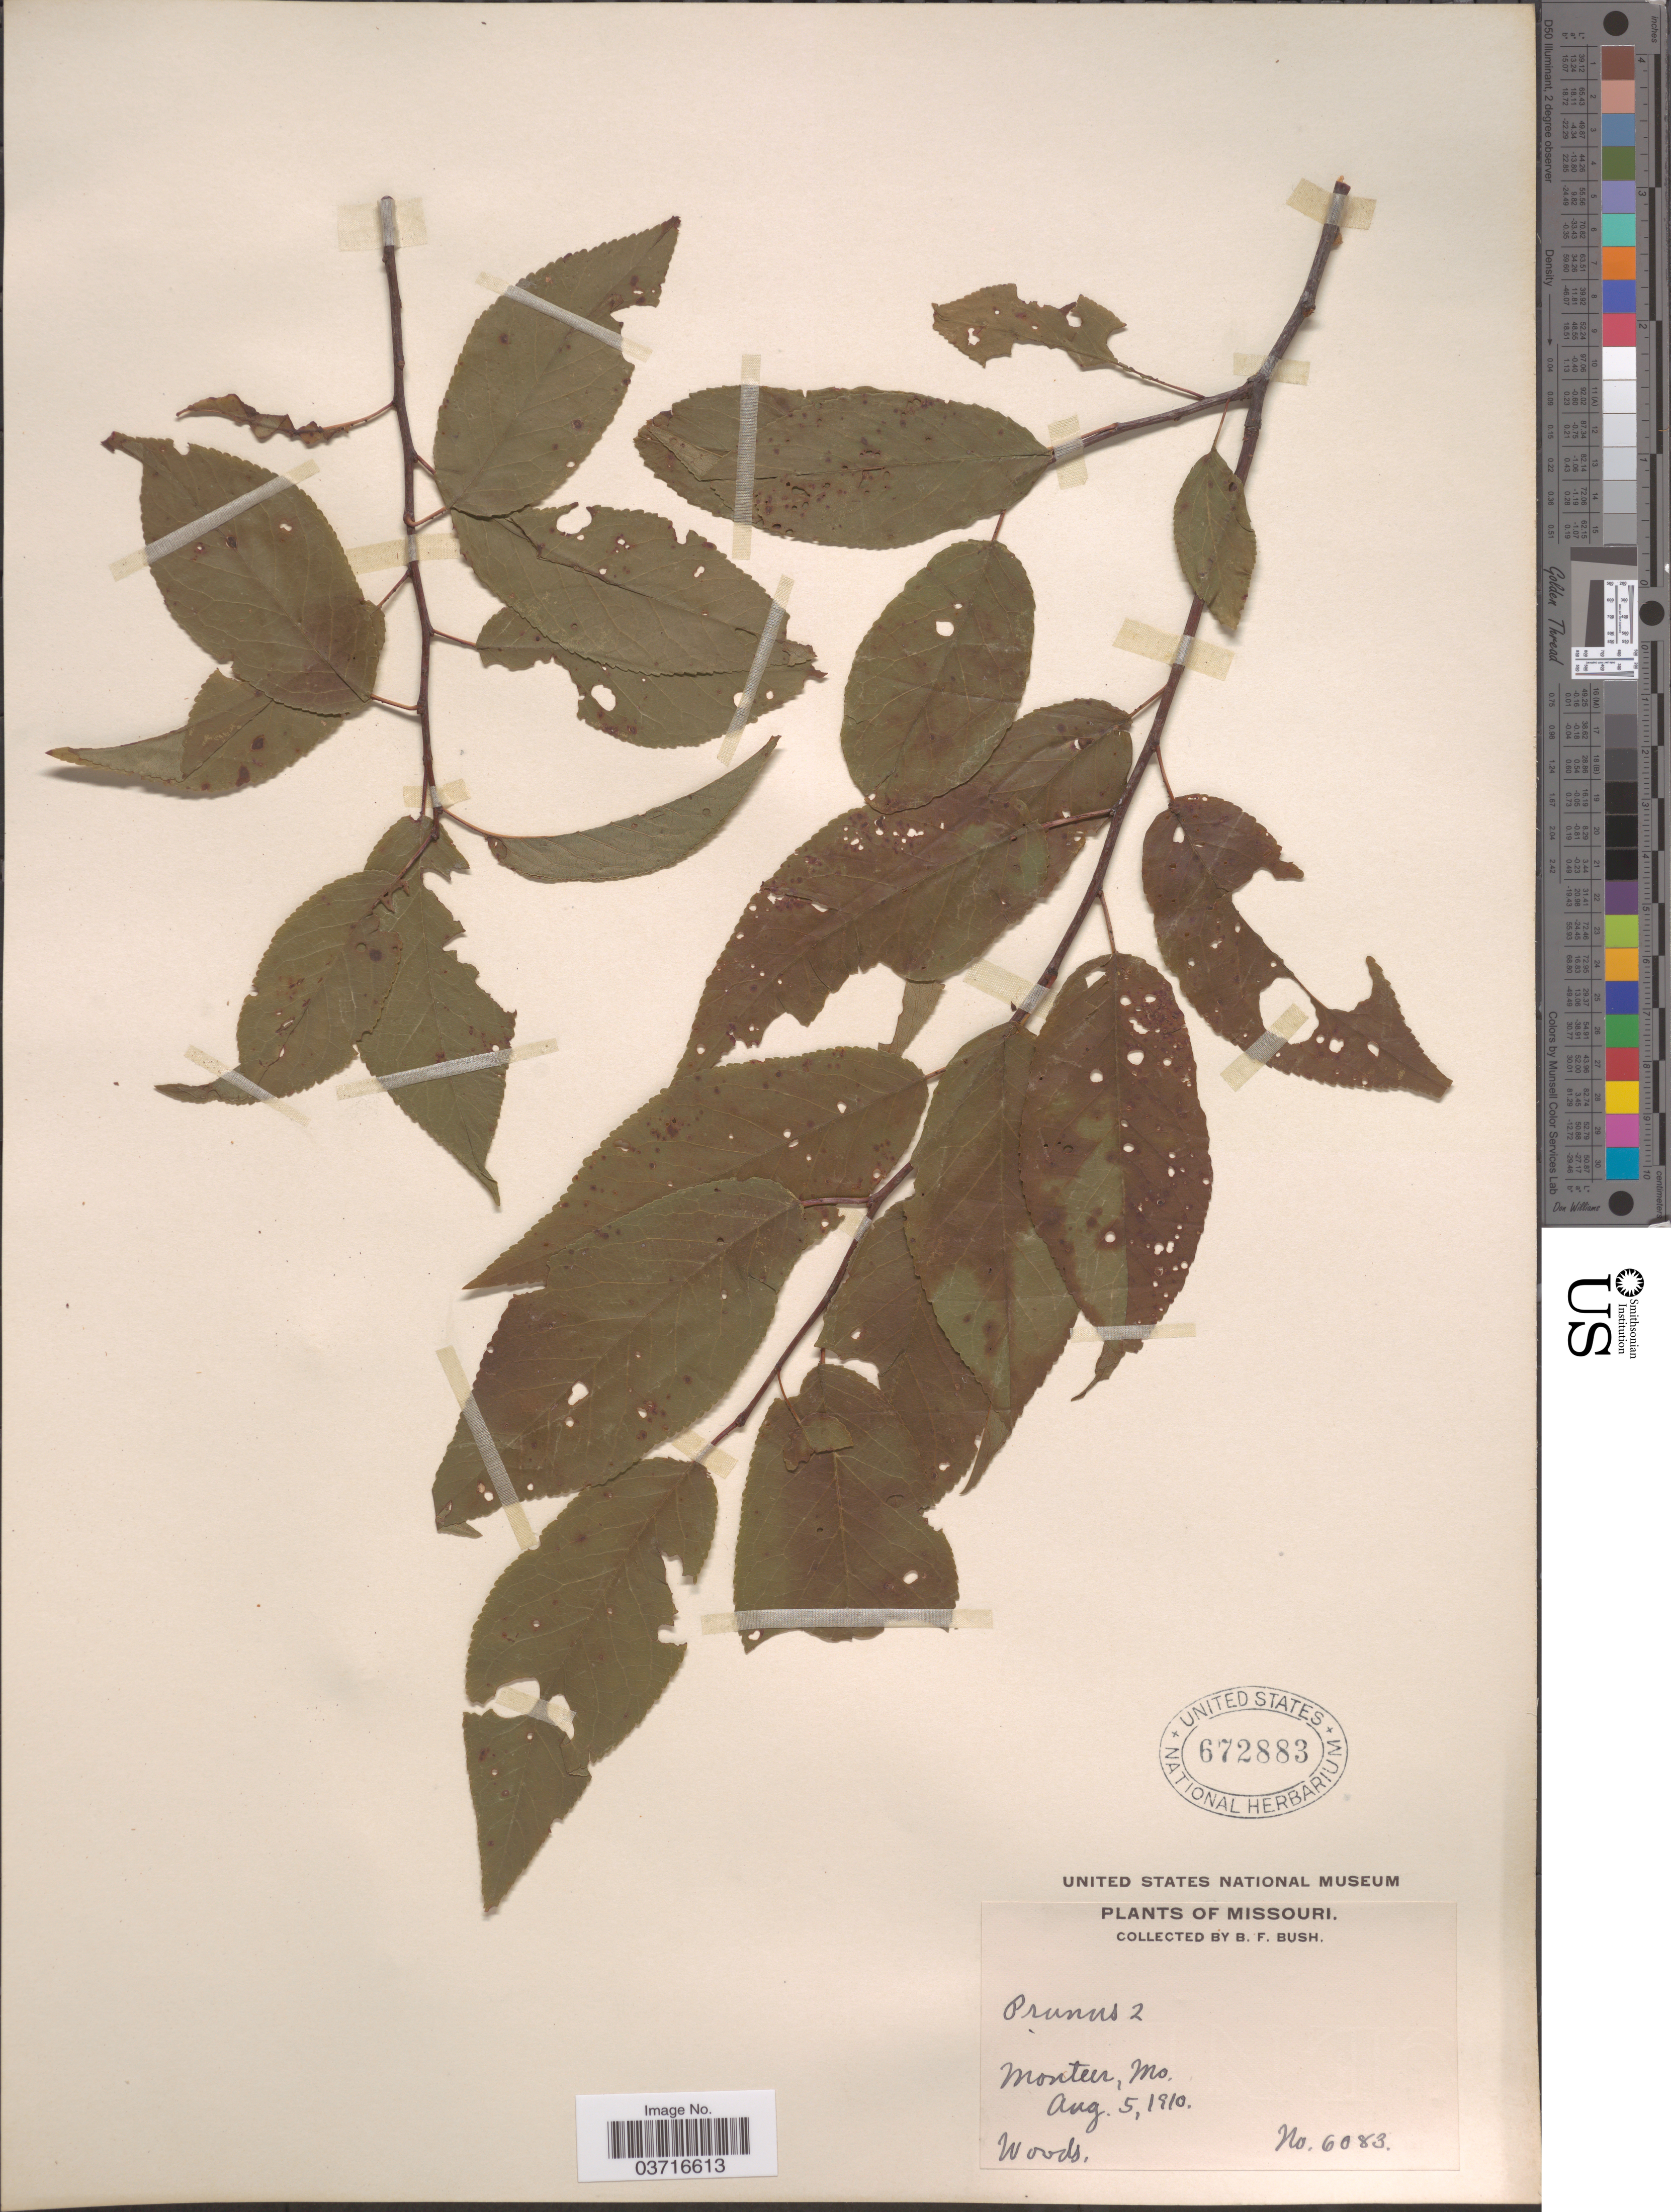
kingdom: Plantae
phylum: Tracheophyta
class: Magnoliopsida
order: Rosales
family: Rosaceae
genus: Prunus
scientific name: Prunus sp.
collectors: B. F. Bush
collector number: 6083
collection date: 1910-08-05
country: United States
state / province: Missouri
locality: Monteer.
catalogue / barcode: US 672883